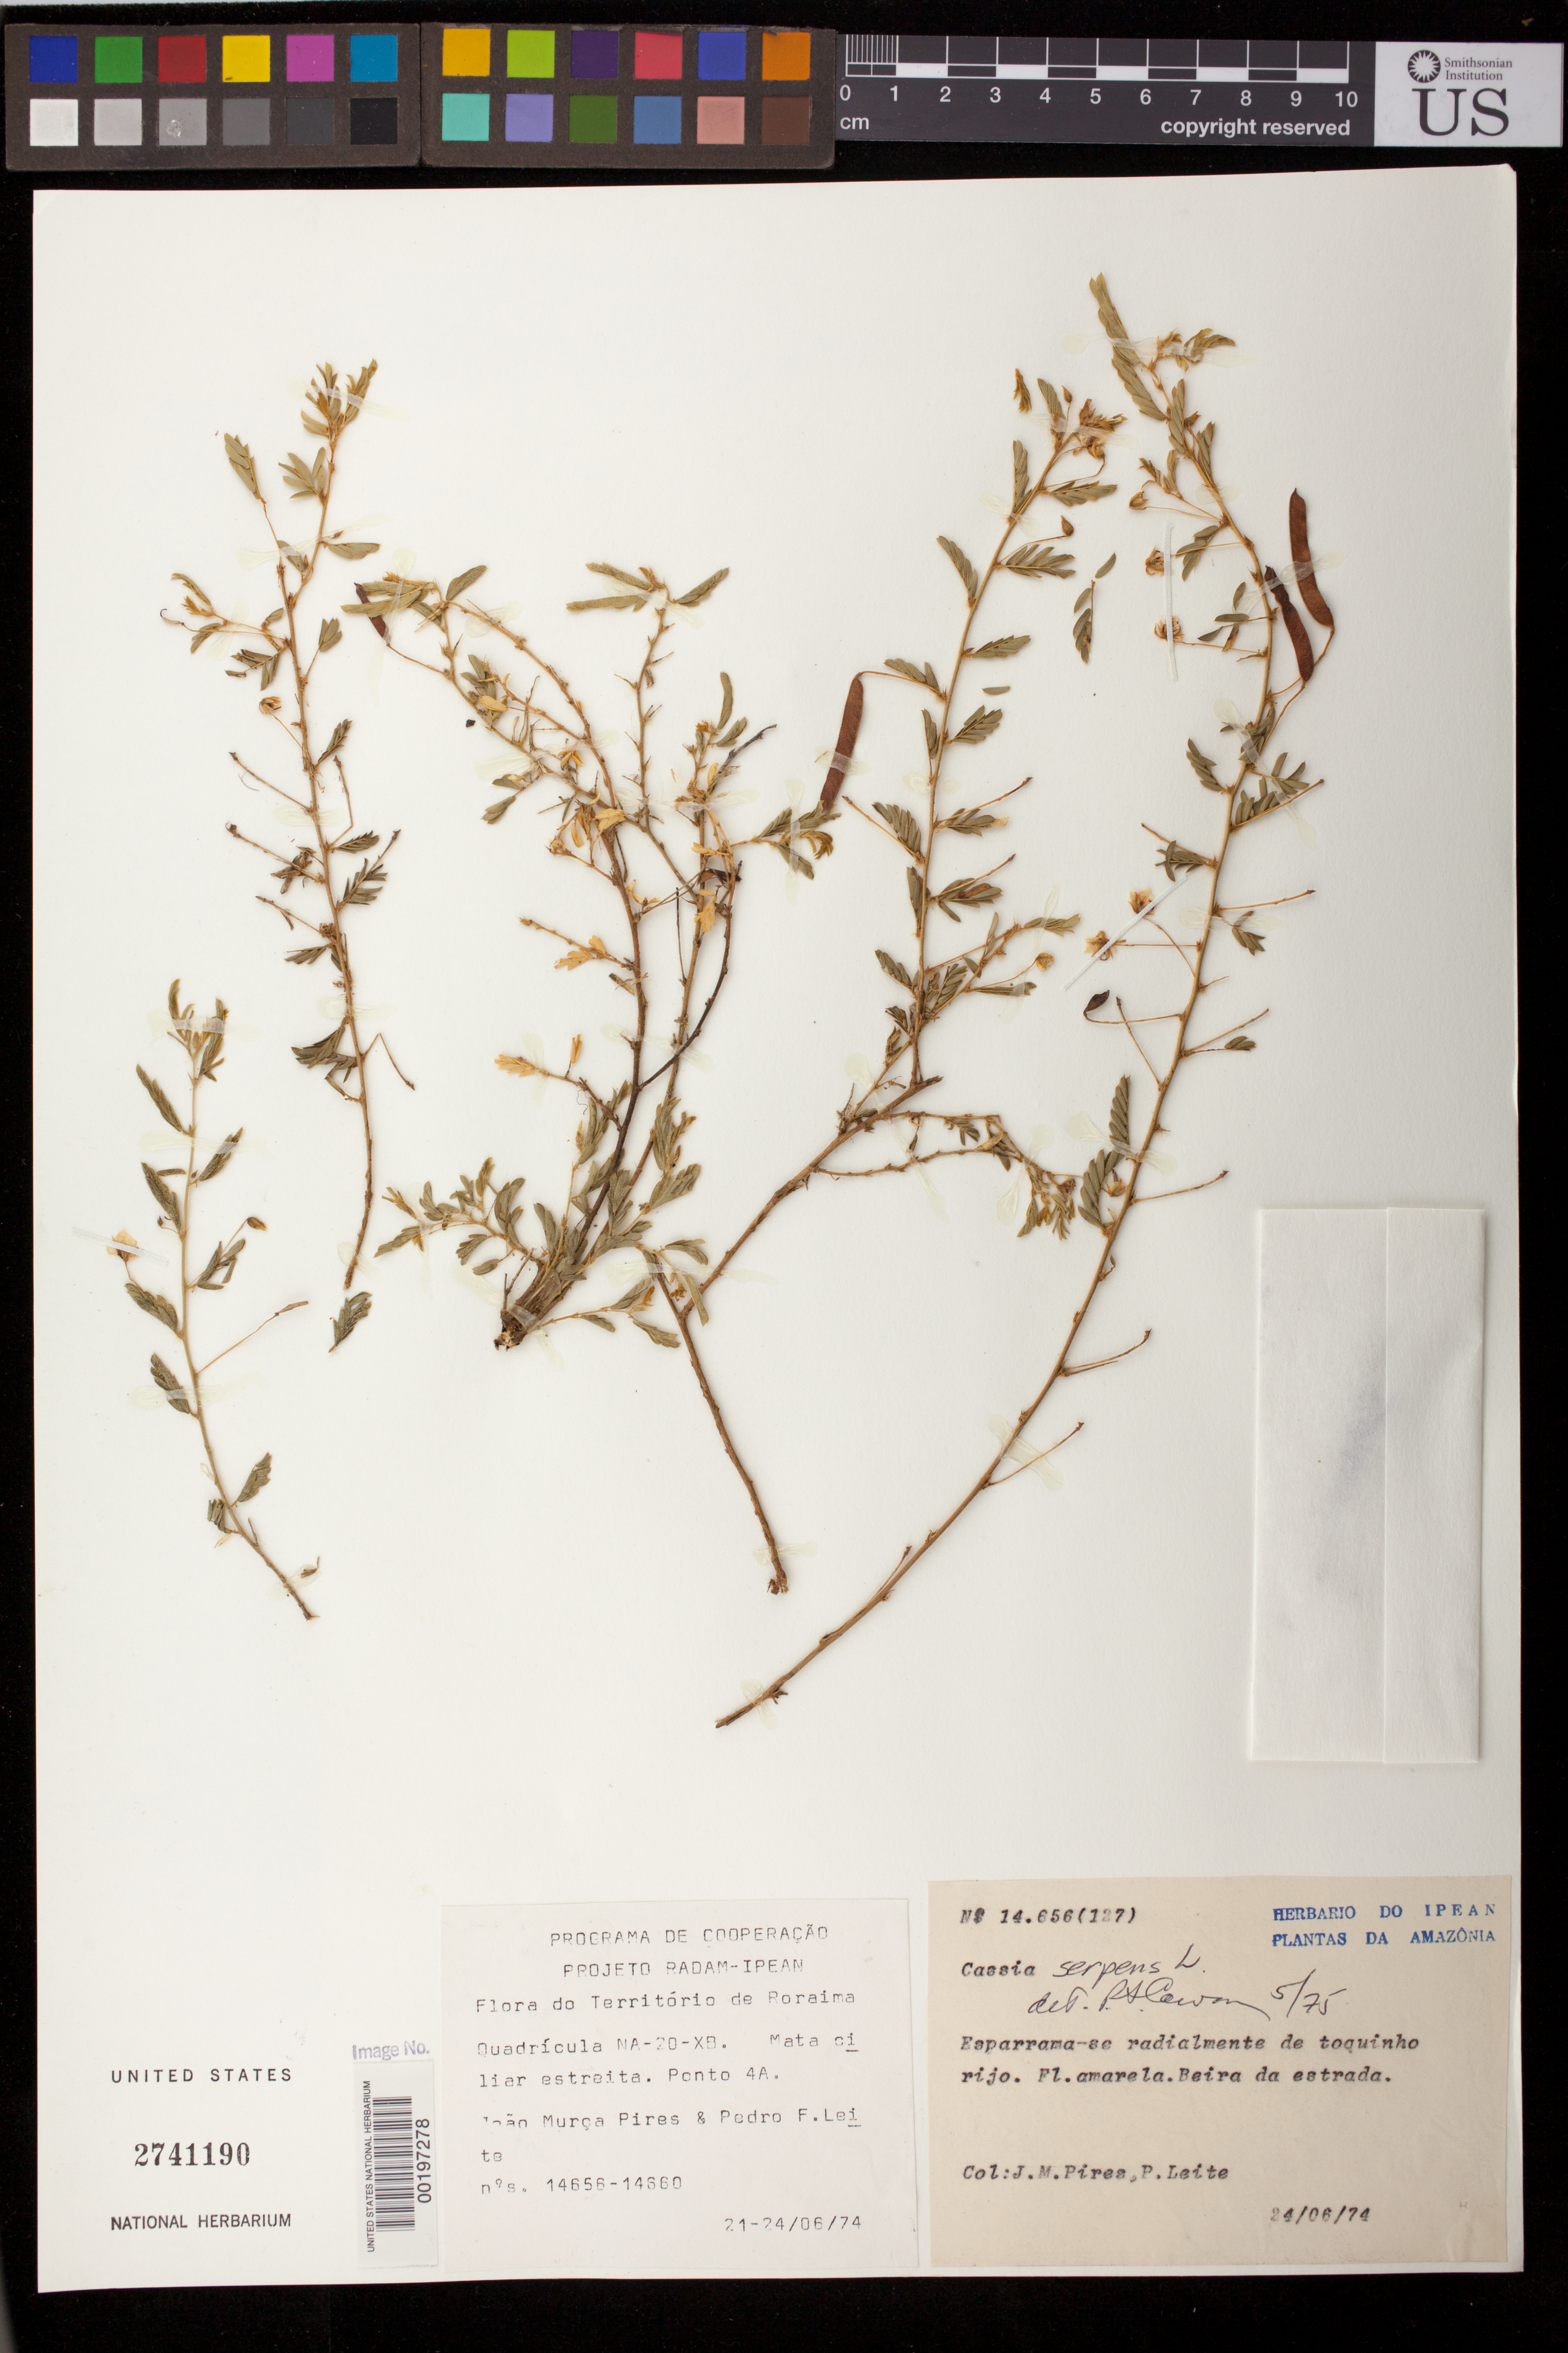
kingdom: Plantae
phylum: Tracheophyta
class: Magnoliopsida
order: Fabales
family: Fabaceae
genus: Chamaecrista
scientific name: Chamaecrista serpens var. serpens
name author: (L.) Greene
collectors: J. M. Pires & P. Leite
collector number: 14656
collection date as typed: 24 Jun 1974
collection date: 1974-06-24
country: Brazil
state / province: Roraima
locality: Esparrama. Quadricula NA-20-XB. Mata ciliar estraita. Ponto 4A.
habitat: Se radialmente de toquinho rijo. Beira da estrada.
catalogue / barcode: US 2741190